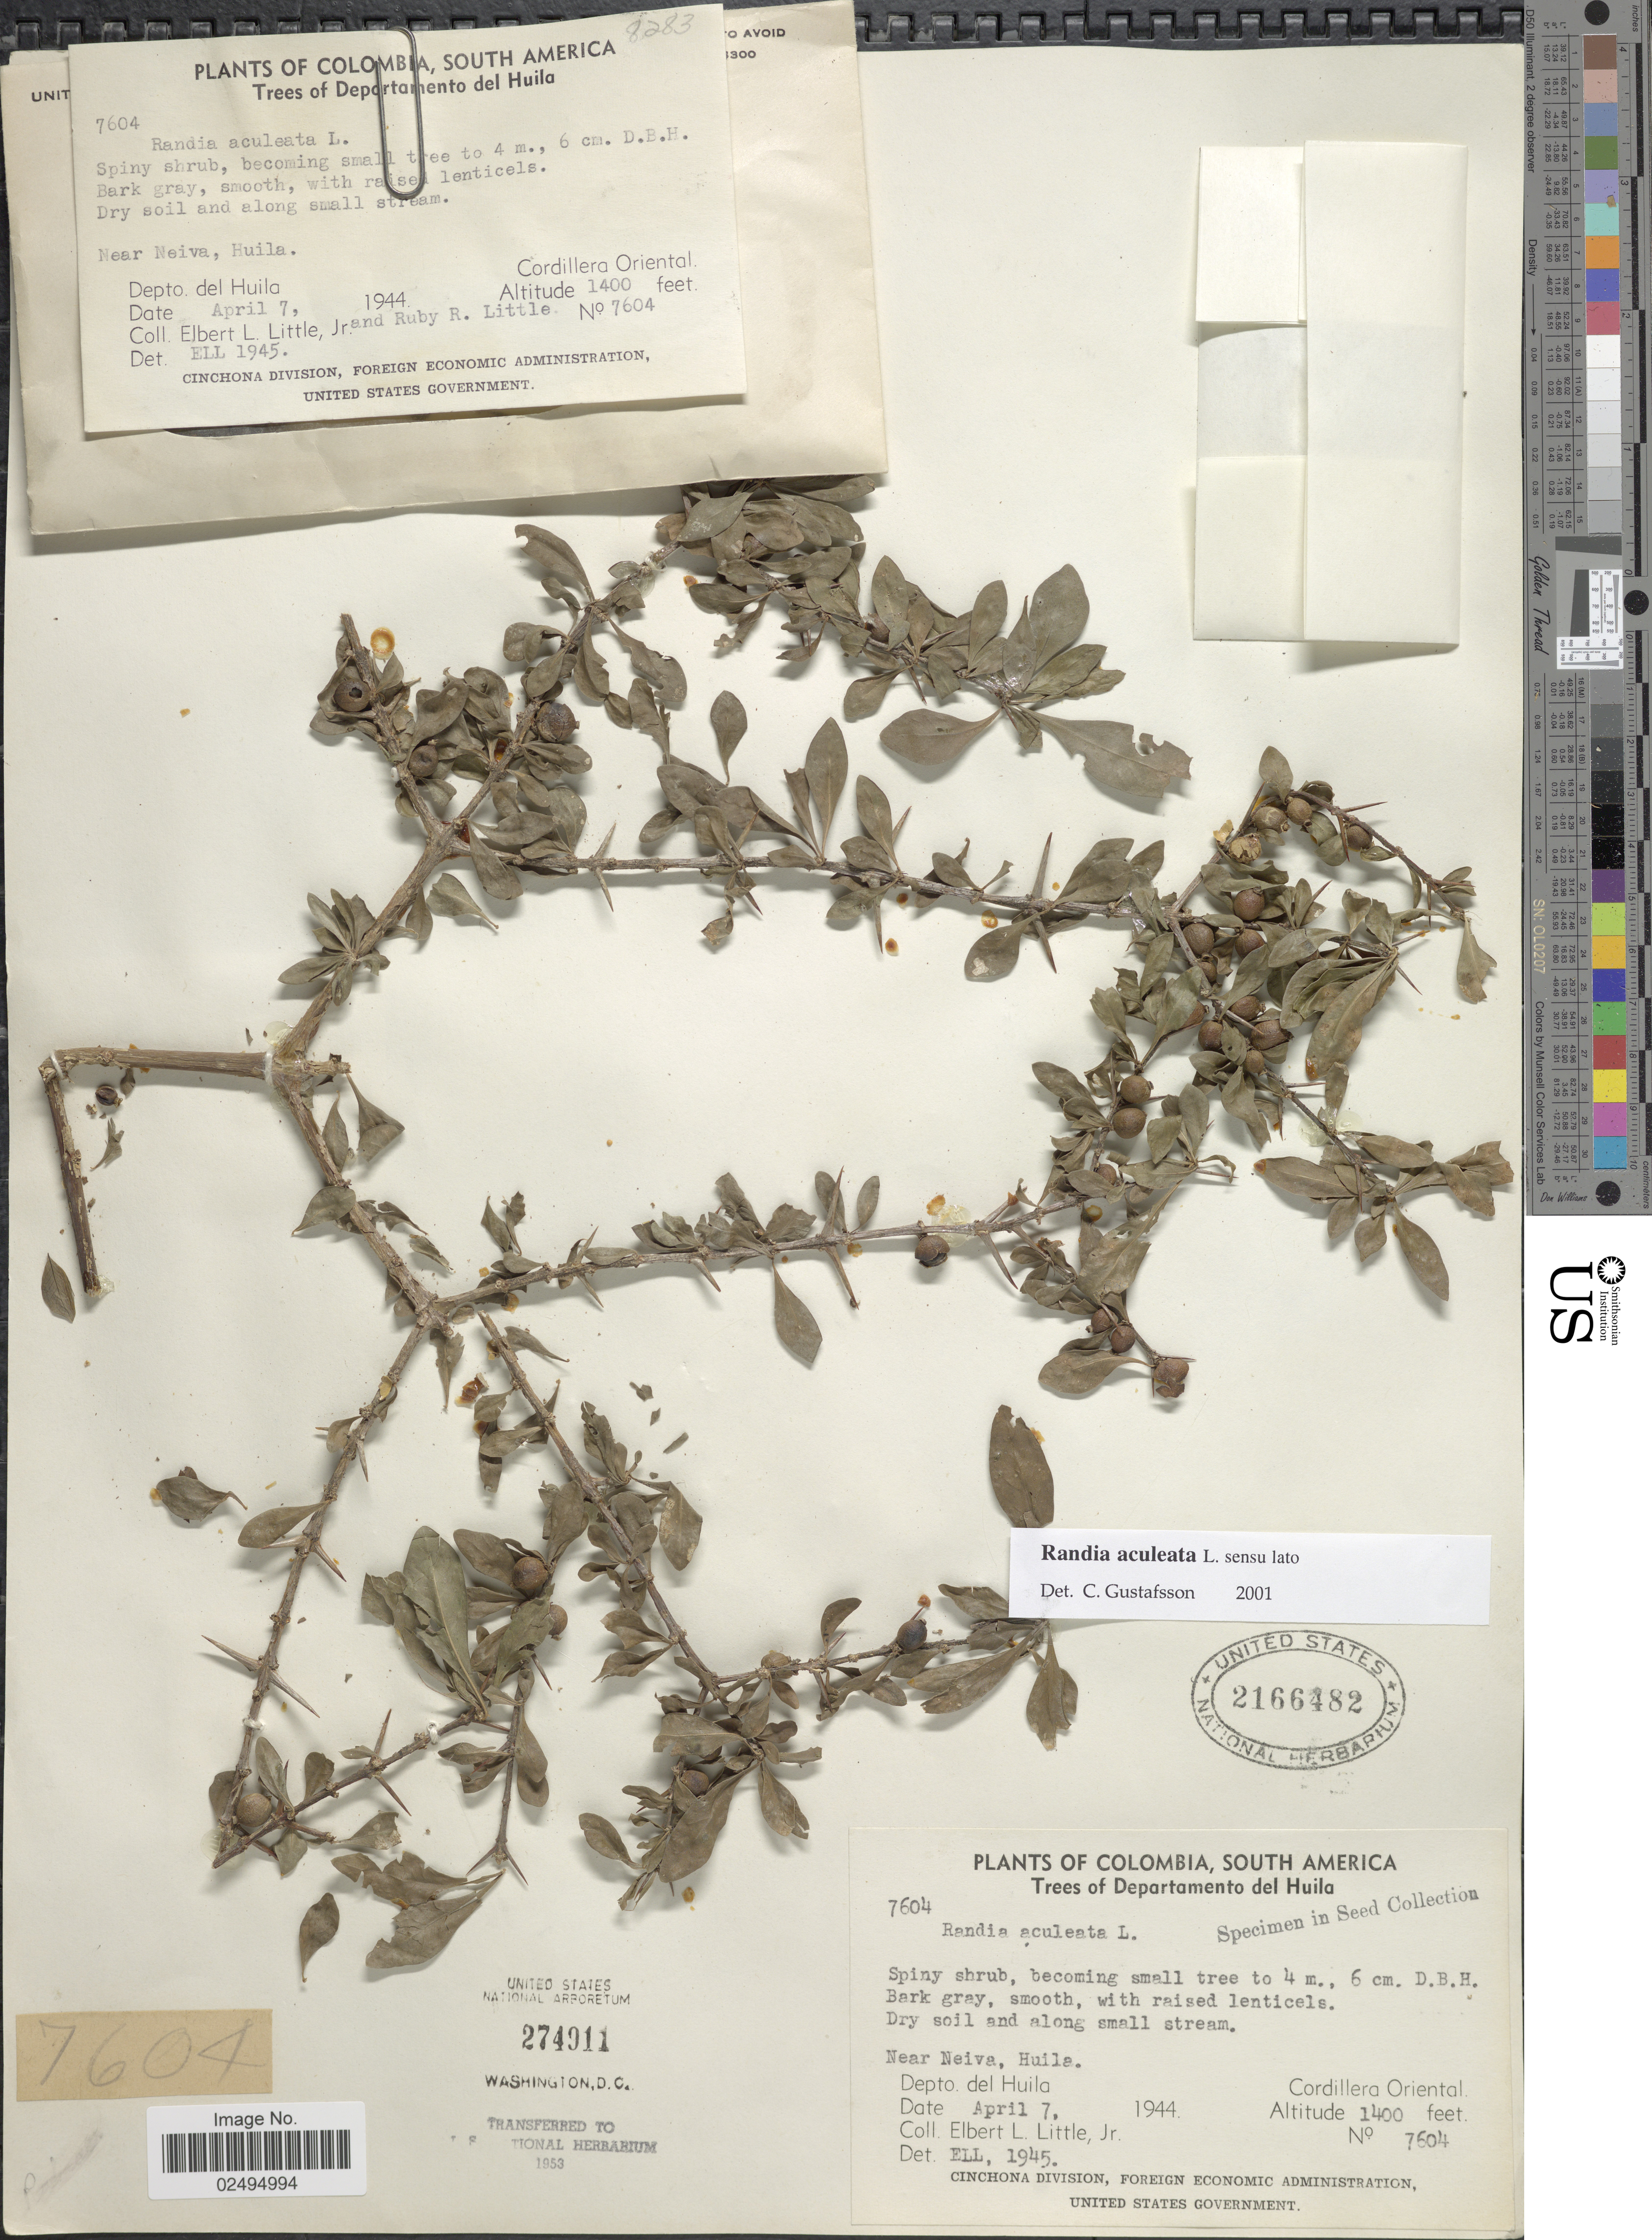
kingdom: Plantae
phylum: Tracheophyta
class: Magnoliopsida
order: Gentianales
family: Rubiaceae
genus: Randia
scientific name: Randia aculeata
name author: L.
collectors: E. L. Little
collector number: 7604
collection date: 1944-04-07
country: Colombia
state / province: Huila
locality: Near Neiva, Huila, Cordillera Oriental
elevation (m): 427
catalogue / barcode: US 2166482